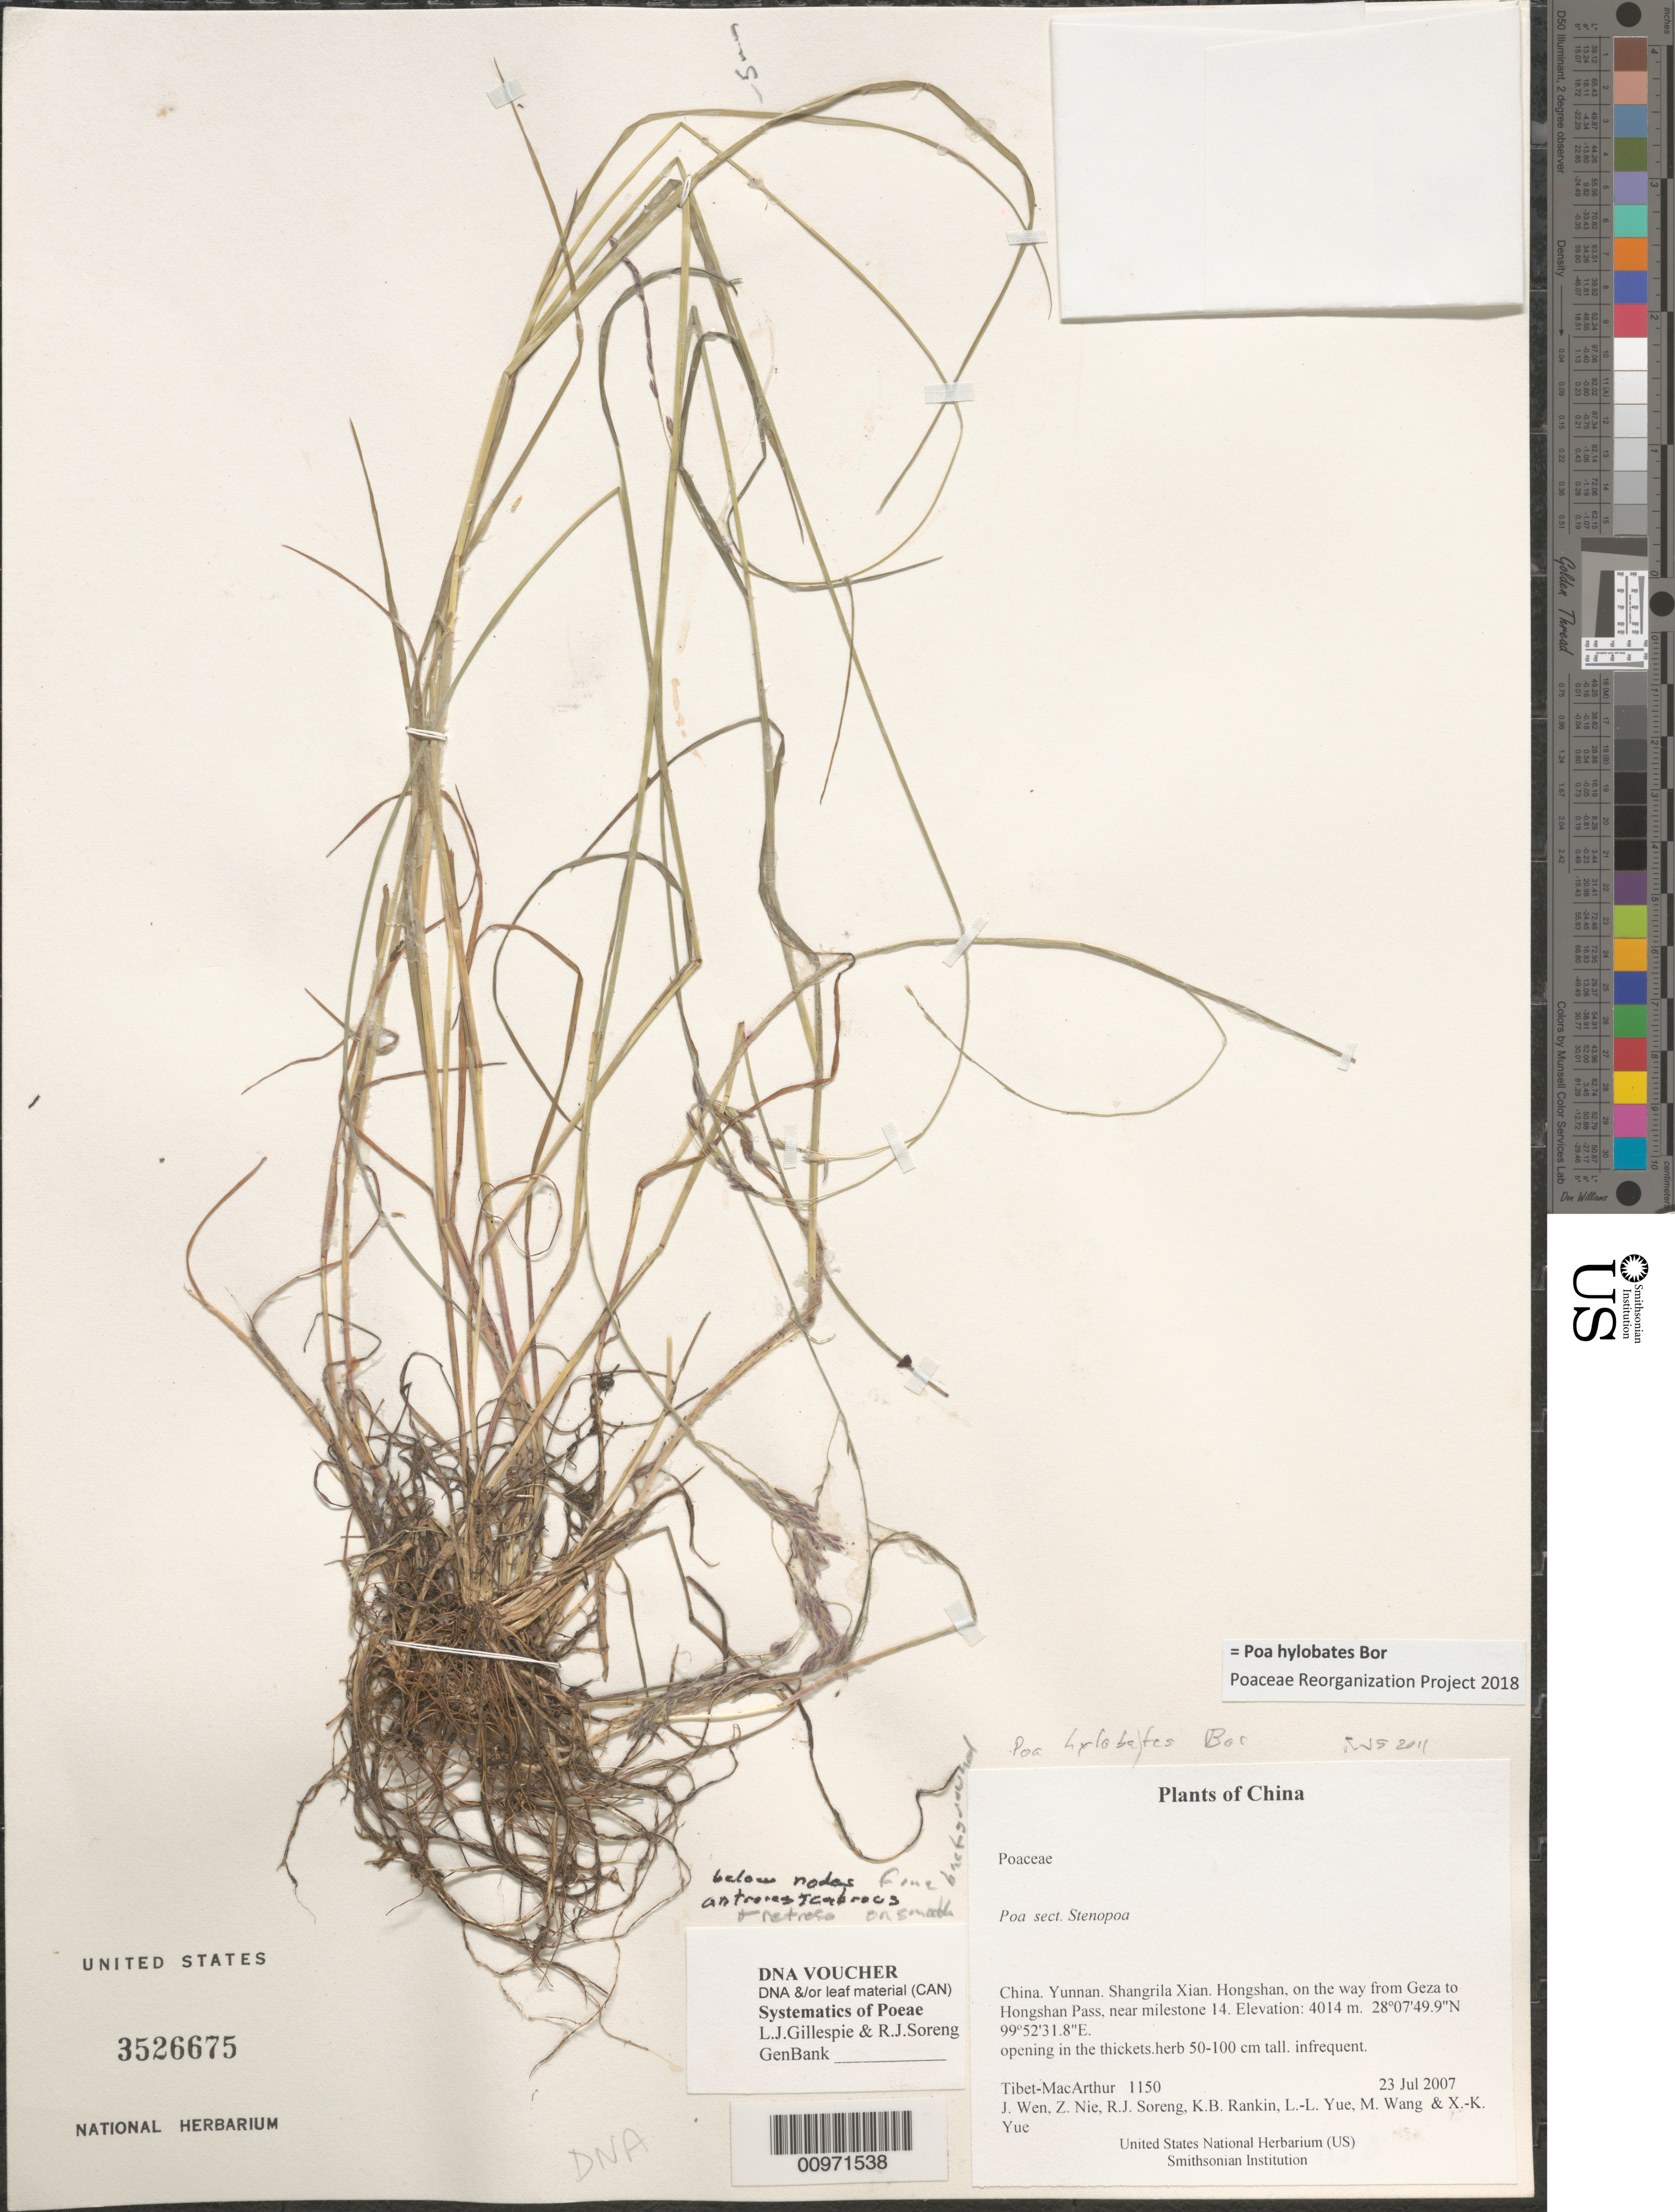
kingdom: Plantae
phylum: Tracheophyta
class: Liliopsida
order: Poales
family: Poaceae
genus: Poa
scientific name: Poa hylobates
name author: Bor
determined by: Poaceae Reorganization Project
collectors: Tibet-MacArthur, J. Wen, Z. Nie, R. J. Soreng, K. Rankin, L. Yue, M. Wang & X. Yue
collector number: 1150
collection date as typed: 23 Jul 2007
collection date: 2007-07-23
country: China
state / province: Yunnan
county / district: Shangrila Xian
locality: Hongshan, on the way from Geza to Hongshan Pass, near milestone 14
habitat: Opening in the thickets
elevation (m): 4014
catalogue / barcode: US 3526675